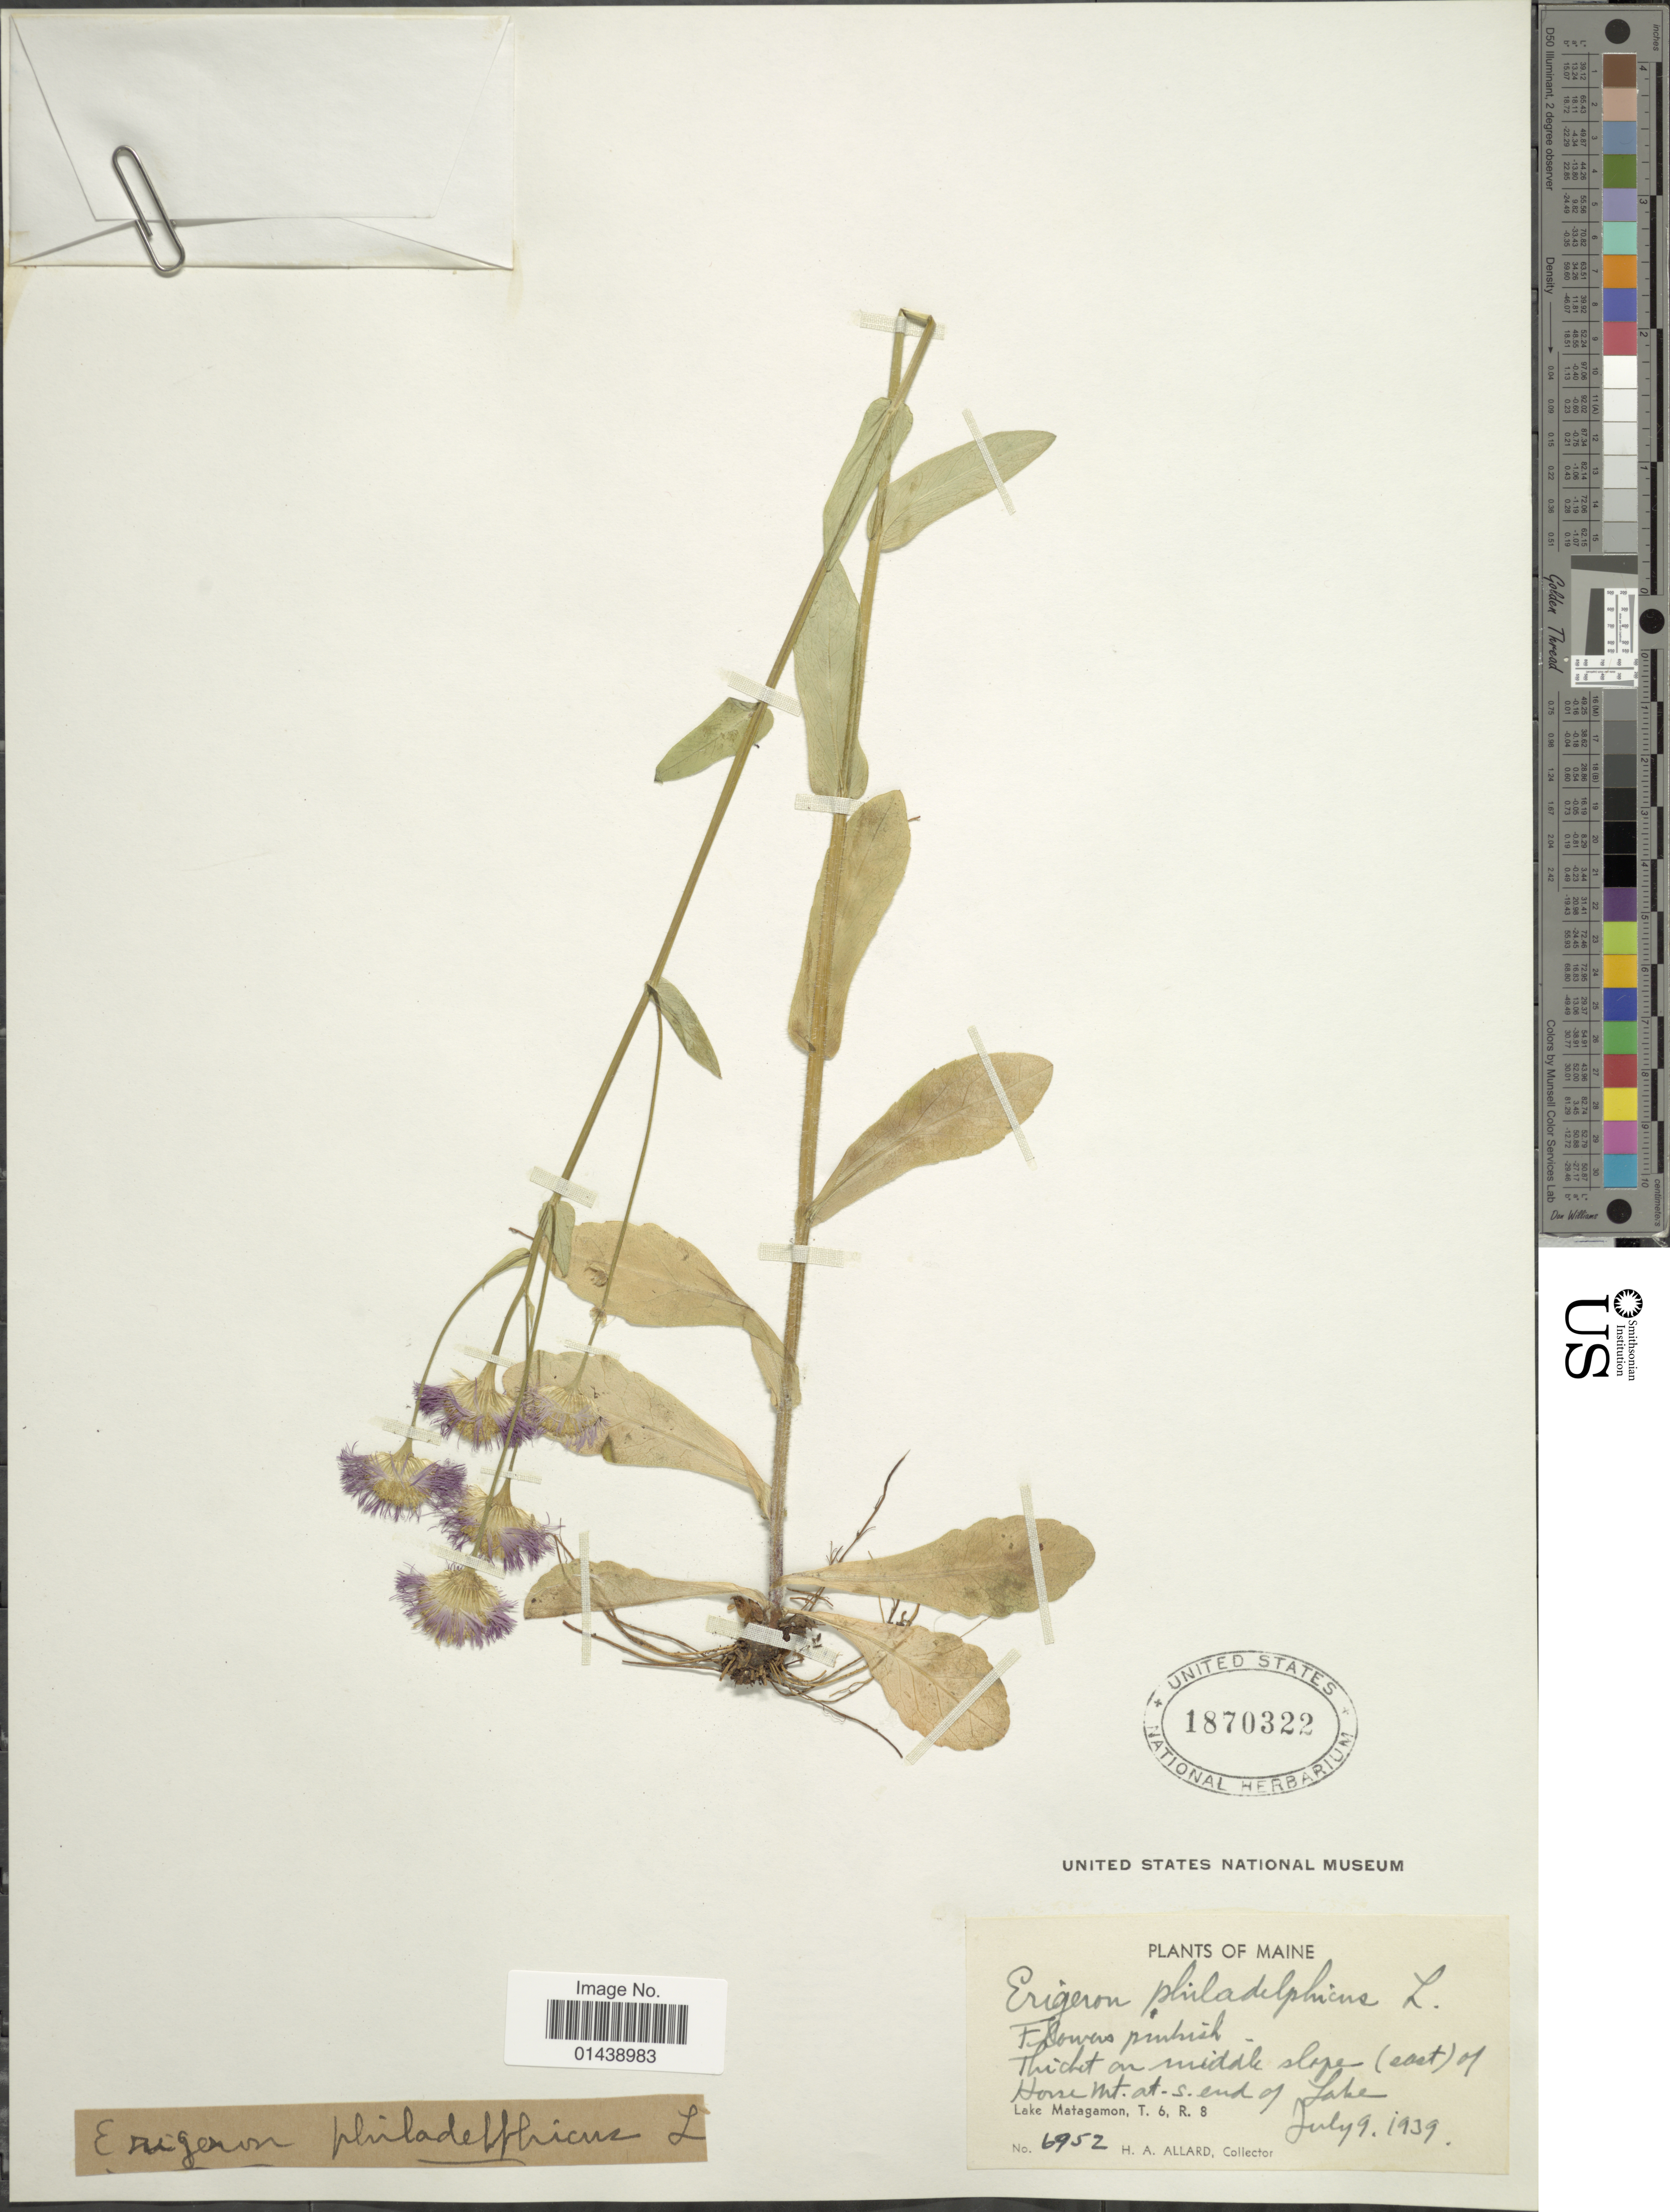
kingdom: Plantae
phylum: Tracheophyta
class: Magnoliopsida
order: Asterales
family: Asteraceae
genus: Erigeron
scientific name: Erigeron philadelphicus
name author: L.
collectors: H. A. Allard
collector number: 6952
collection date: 1939-07-09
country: United States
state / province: Maine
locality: Thicket on middle slope - (east) of Horse Mt. at - s. end of Lake. Lake Matagamon, T. 6, R. 8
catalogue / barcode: US 1870322